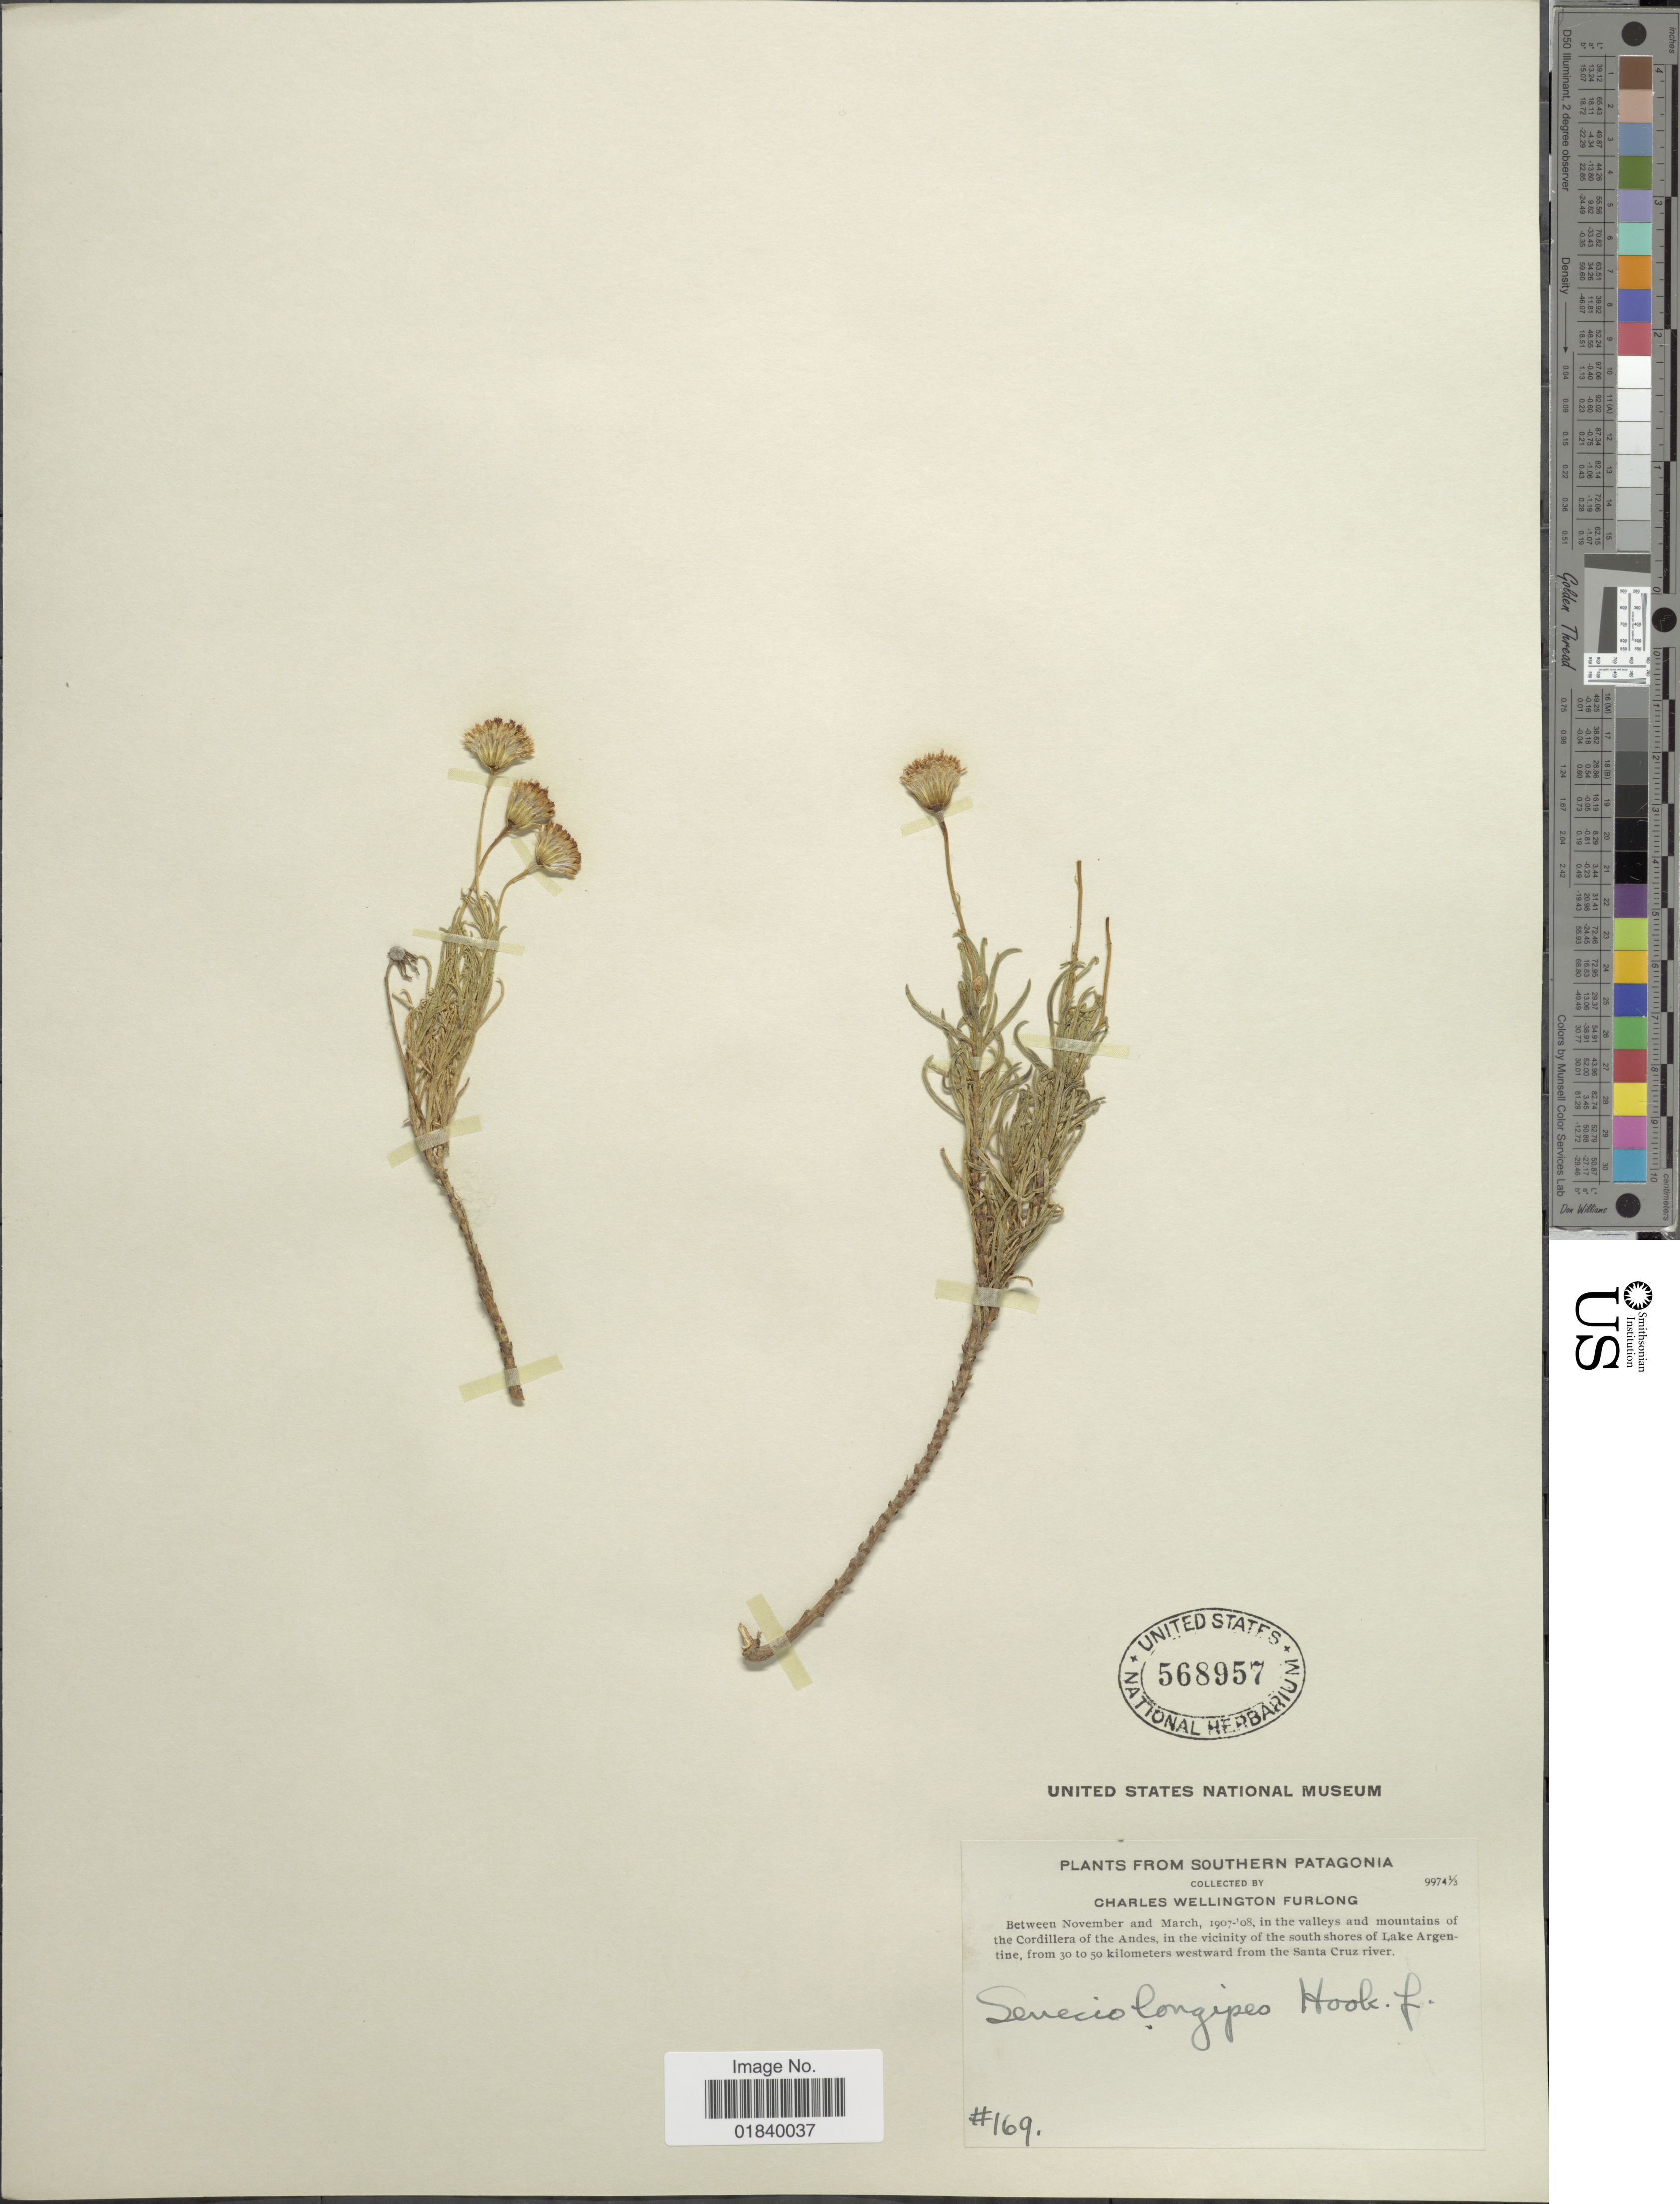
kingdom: Plantae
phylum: Tracheophyta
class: Magnoliopsida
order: Asterales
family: Asteraceae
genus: Kleinia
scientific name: Kleinia grantii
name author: (Oliv. & Hieron.) Hook. f.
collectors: C. Furlong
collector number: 169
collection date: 1907-11/1907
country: Argentina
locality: Southern Patagonia. In the valley and mountains of the Cordillera of the Andes, in the vicinity of the south shores of Lake Argentine. from 30 to 50 kilometers westward from the Santa Cruz river.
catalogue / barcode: US 568957